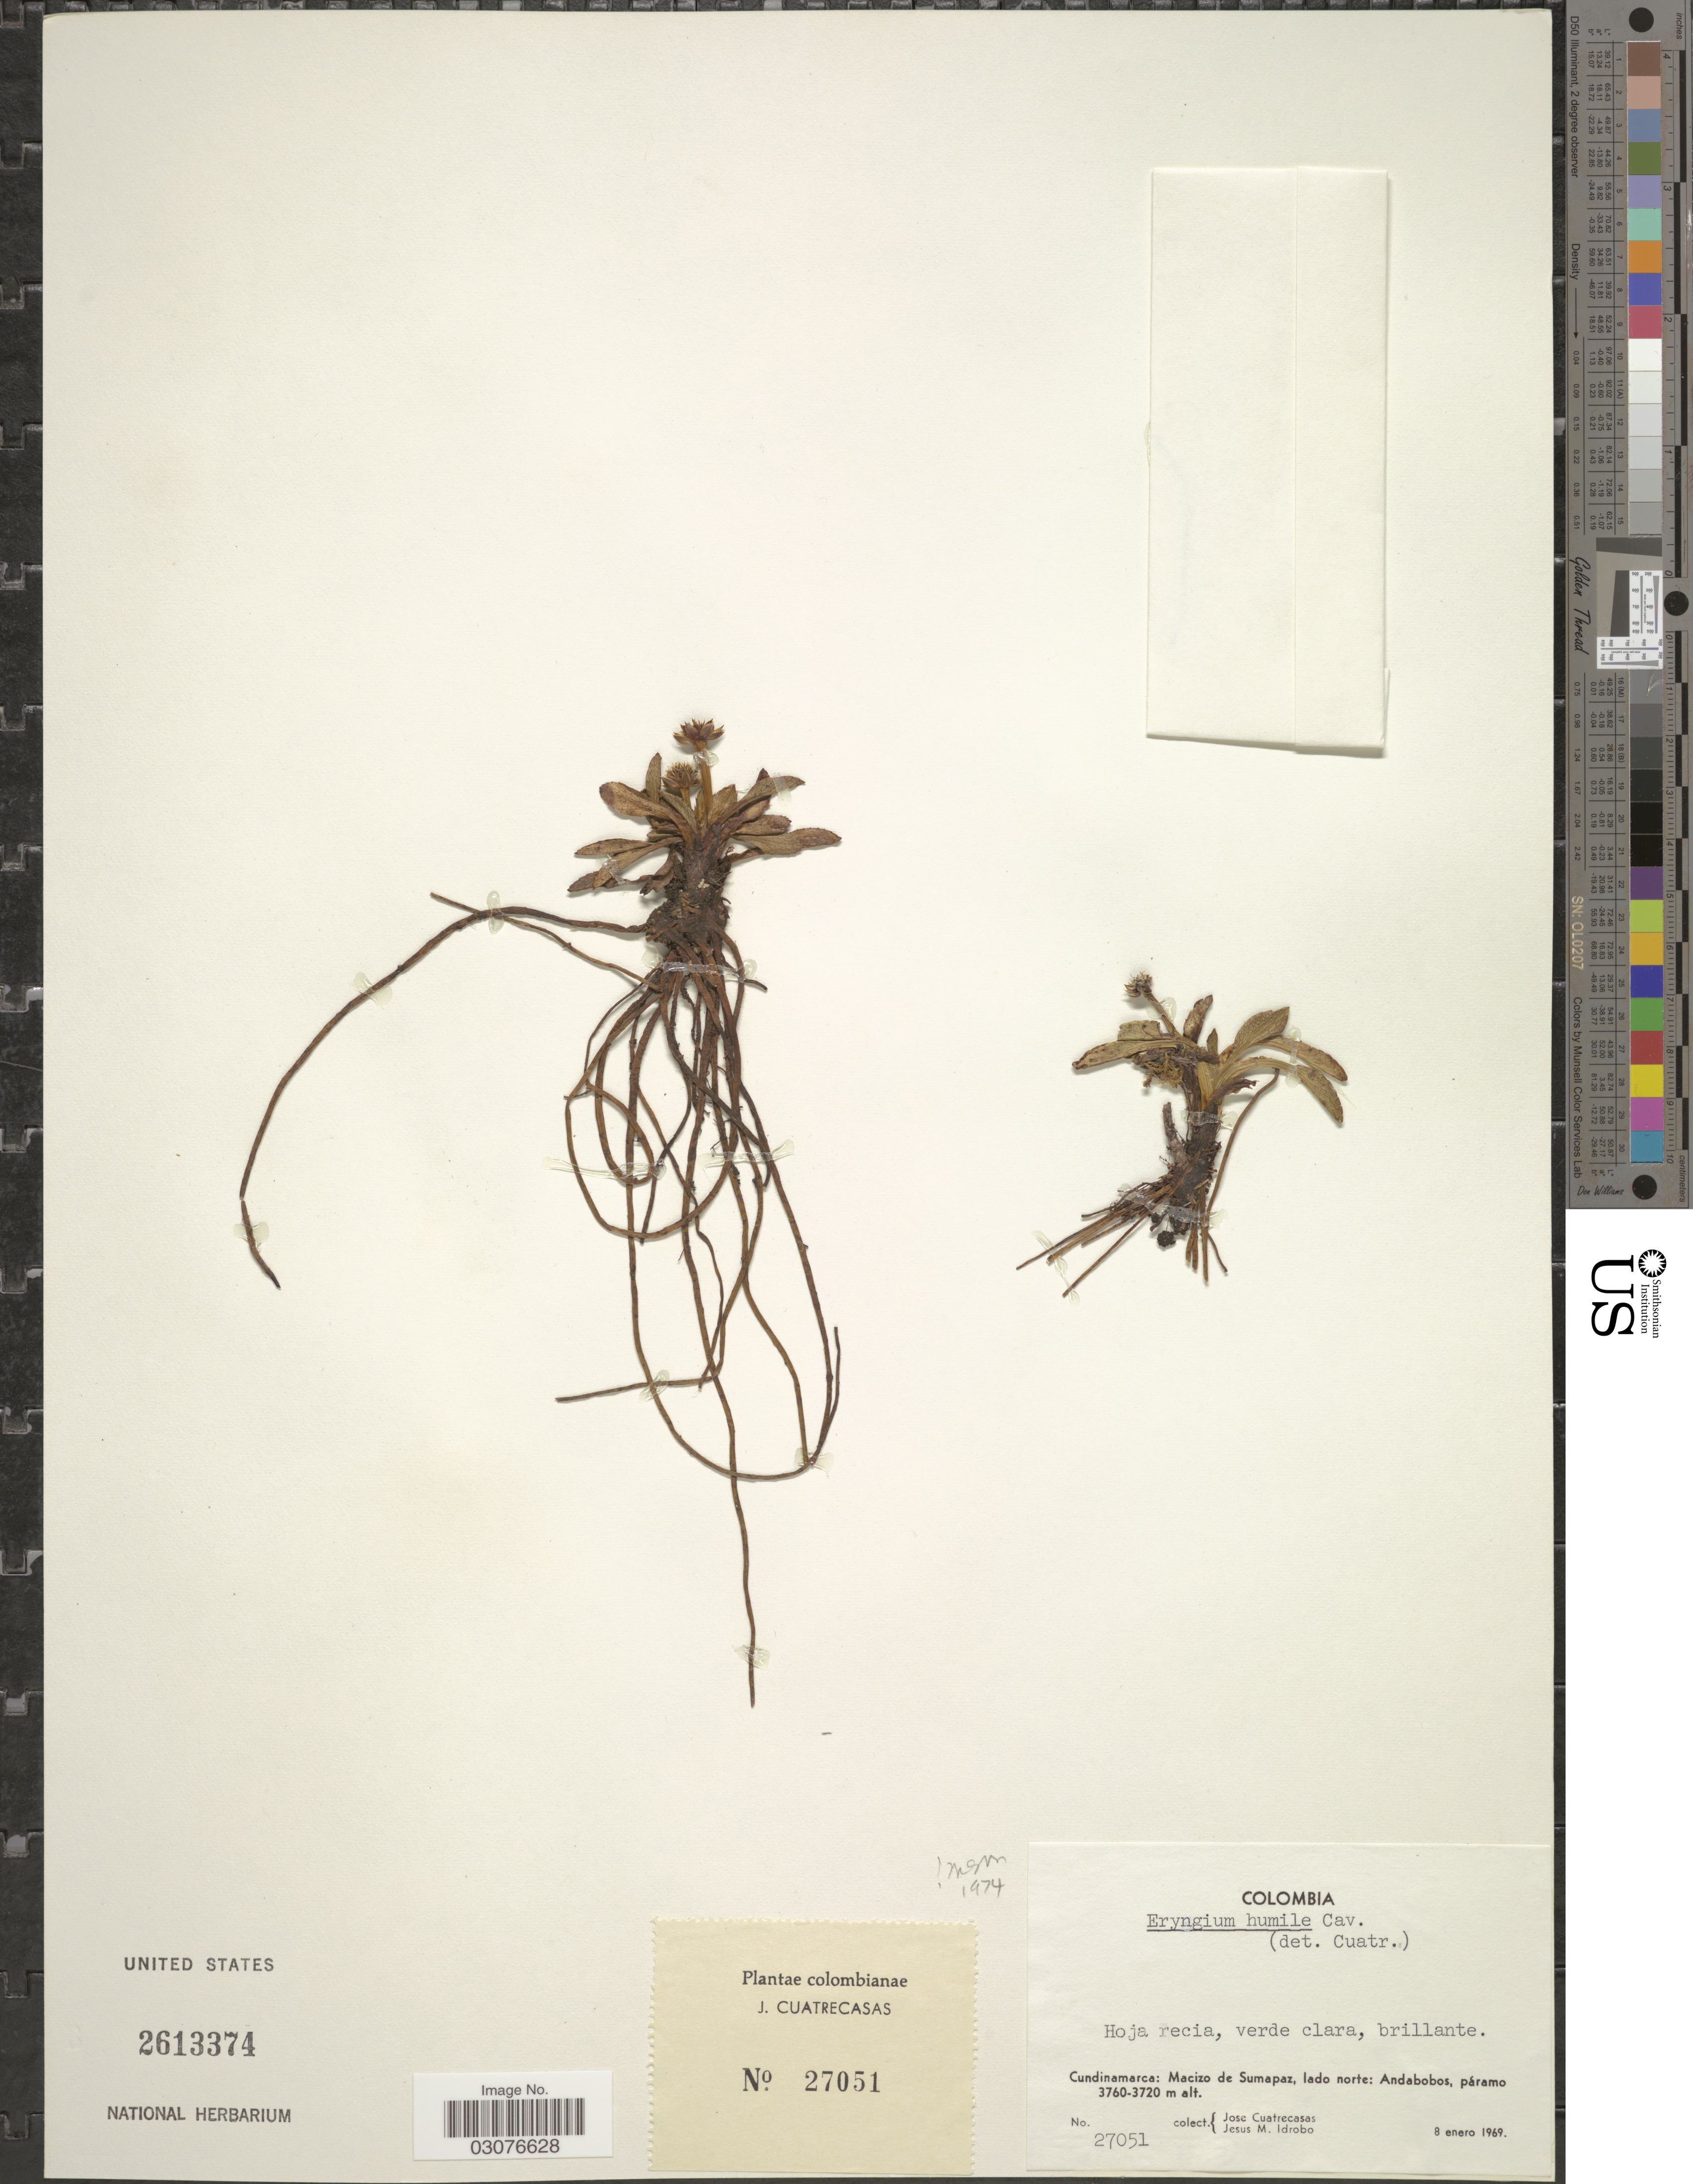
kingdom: Plantae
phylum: Tracheophyta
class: Magnoliopsida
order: Apiales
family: Apiaceae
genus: Eryngium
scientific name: Eryngium humile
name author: Cav.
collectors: J. Cuatrecasas & J. M. Idrobo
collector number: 27051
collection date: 1969-01-08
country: Colombia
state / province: Cundinamarca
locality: Macizo de Sumapaz, lado norte: Andabobos.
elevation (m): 3720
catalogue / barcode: US 2613374